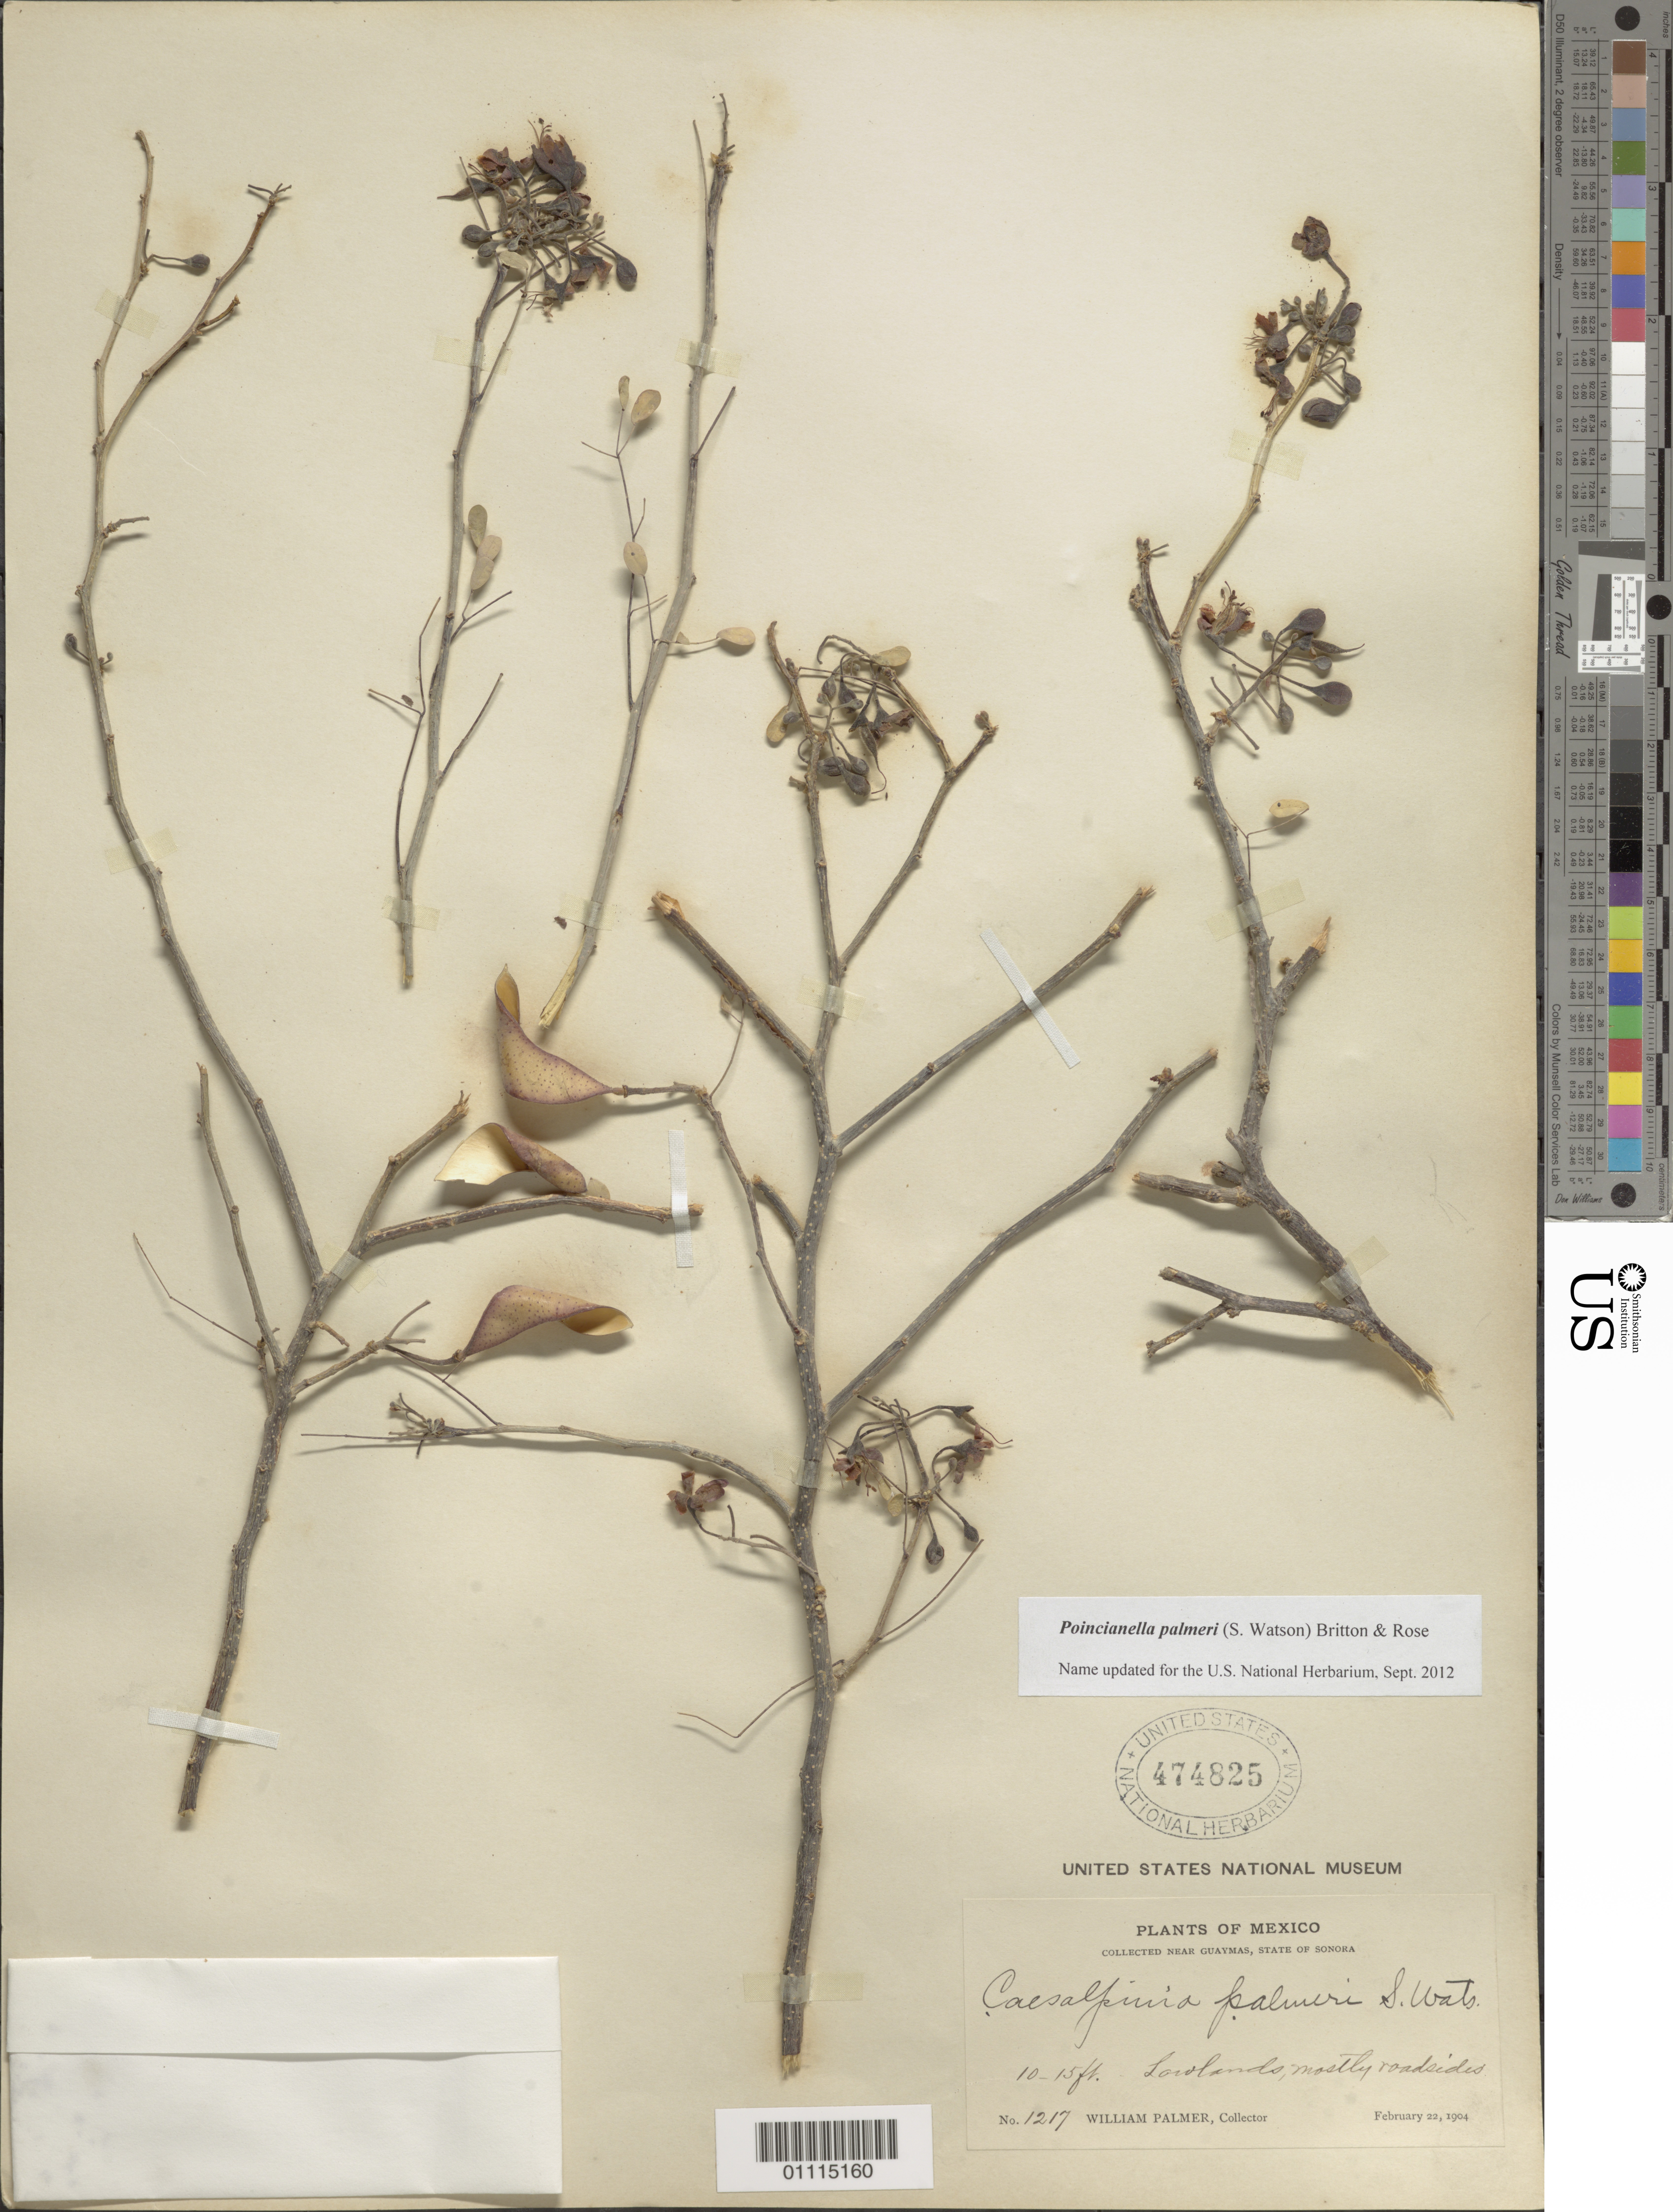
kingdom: Plantae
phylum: Tracheophyta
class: Magnoliopsida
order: Fabales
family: Fabaceae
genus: Erythrostemon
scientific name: Erythrostemon palmeri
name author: (S. Watson) Gagnon & G.P. Lewis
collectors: W. Palmer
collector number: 1217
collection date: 1904-02-22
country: Mexico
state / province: Sonora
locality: Guaymas vicinity.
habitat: Lowlands, mostly roadsides.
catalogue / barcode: US 474825